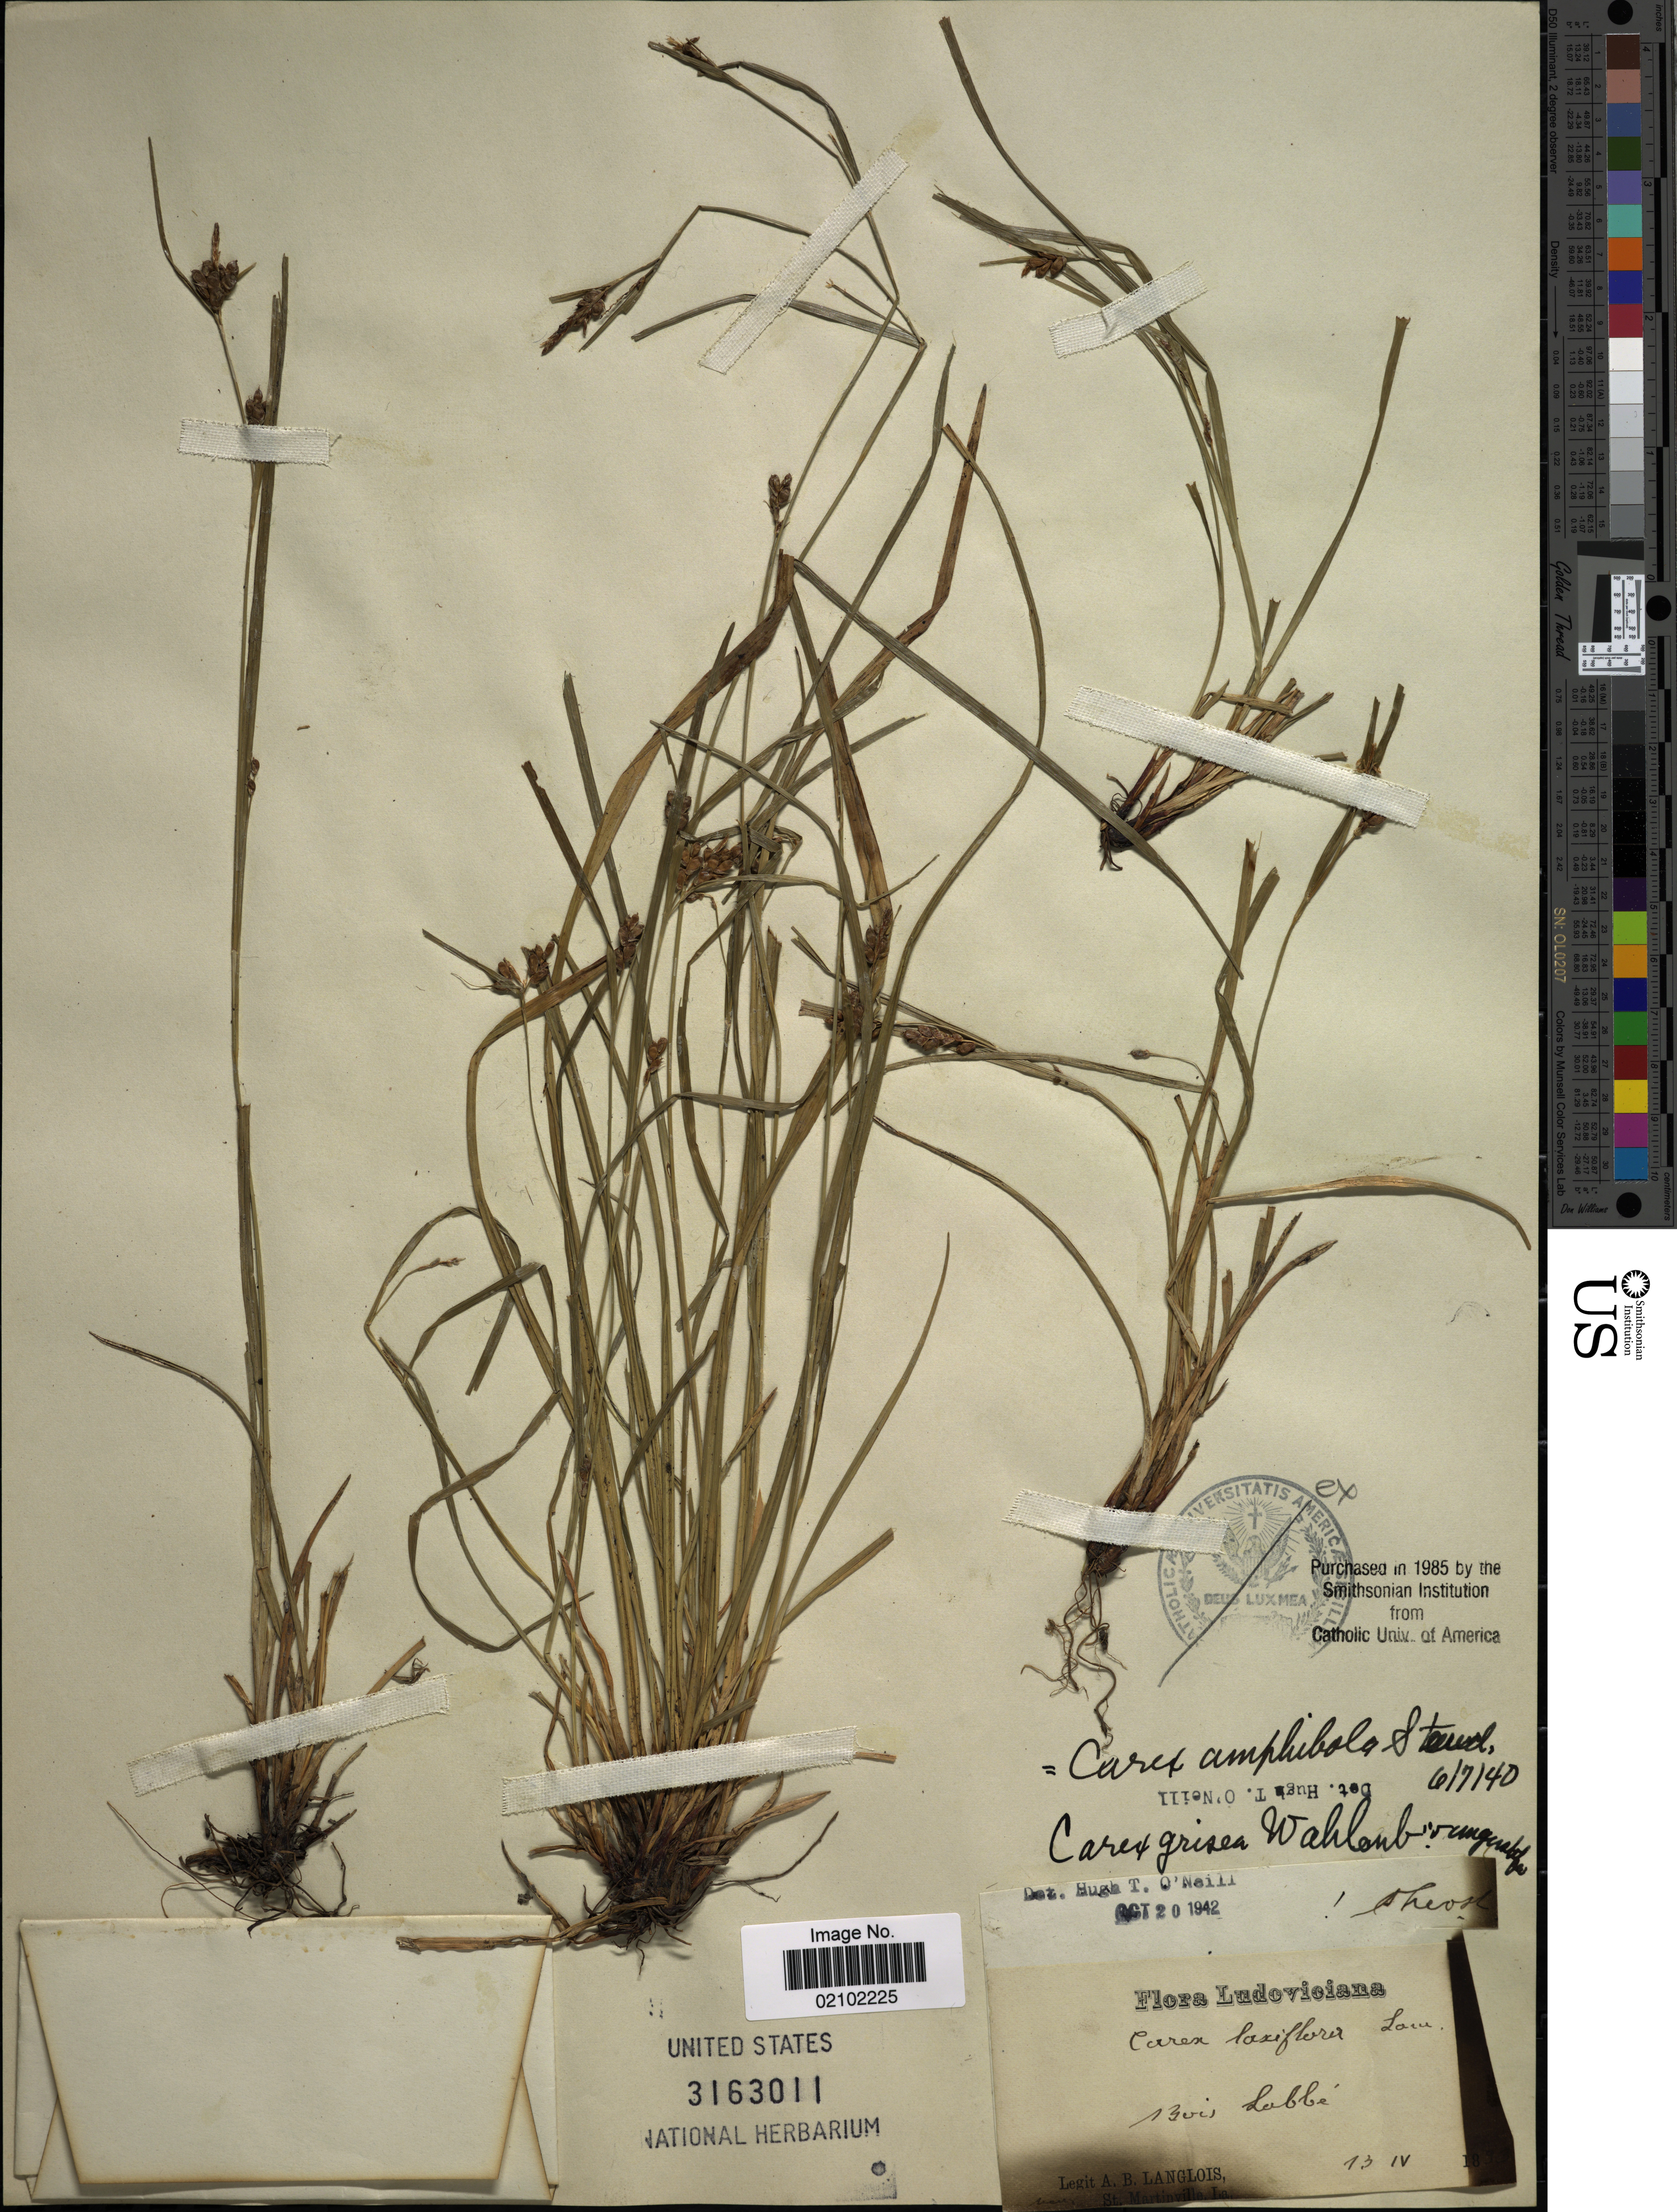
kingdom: Plantae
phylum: Tracheophyta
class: Liliopsida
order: Poales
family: Cyperaceae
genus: Carex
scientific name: Carex amplifolia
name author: Boott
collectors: A. Langlois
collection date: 1893-04-13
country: United States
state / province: Louisiana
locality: near St. Martinville, Bois Labbe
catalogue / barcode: US 3163011